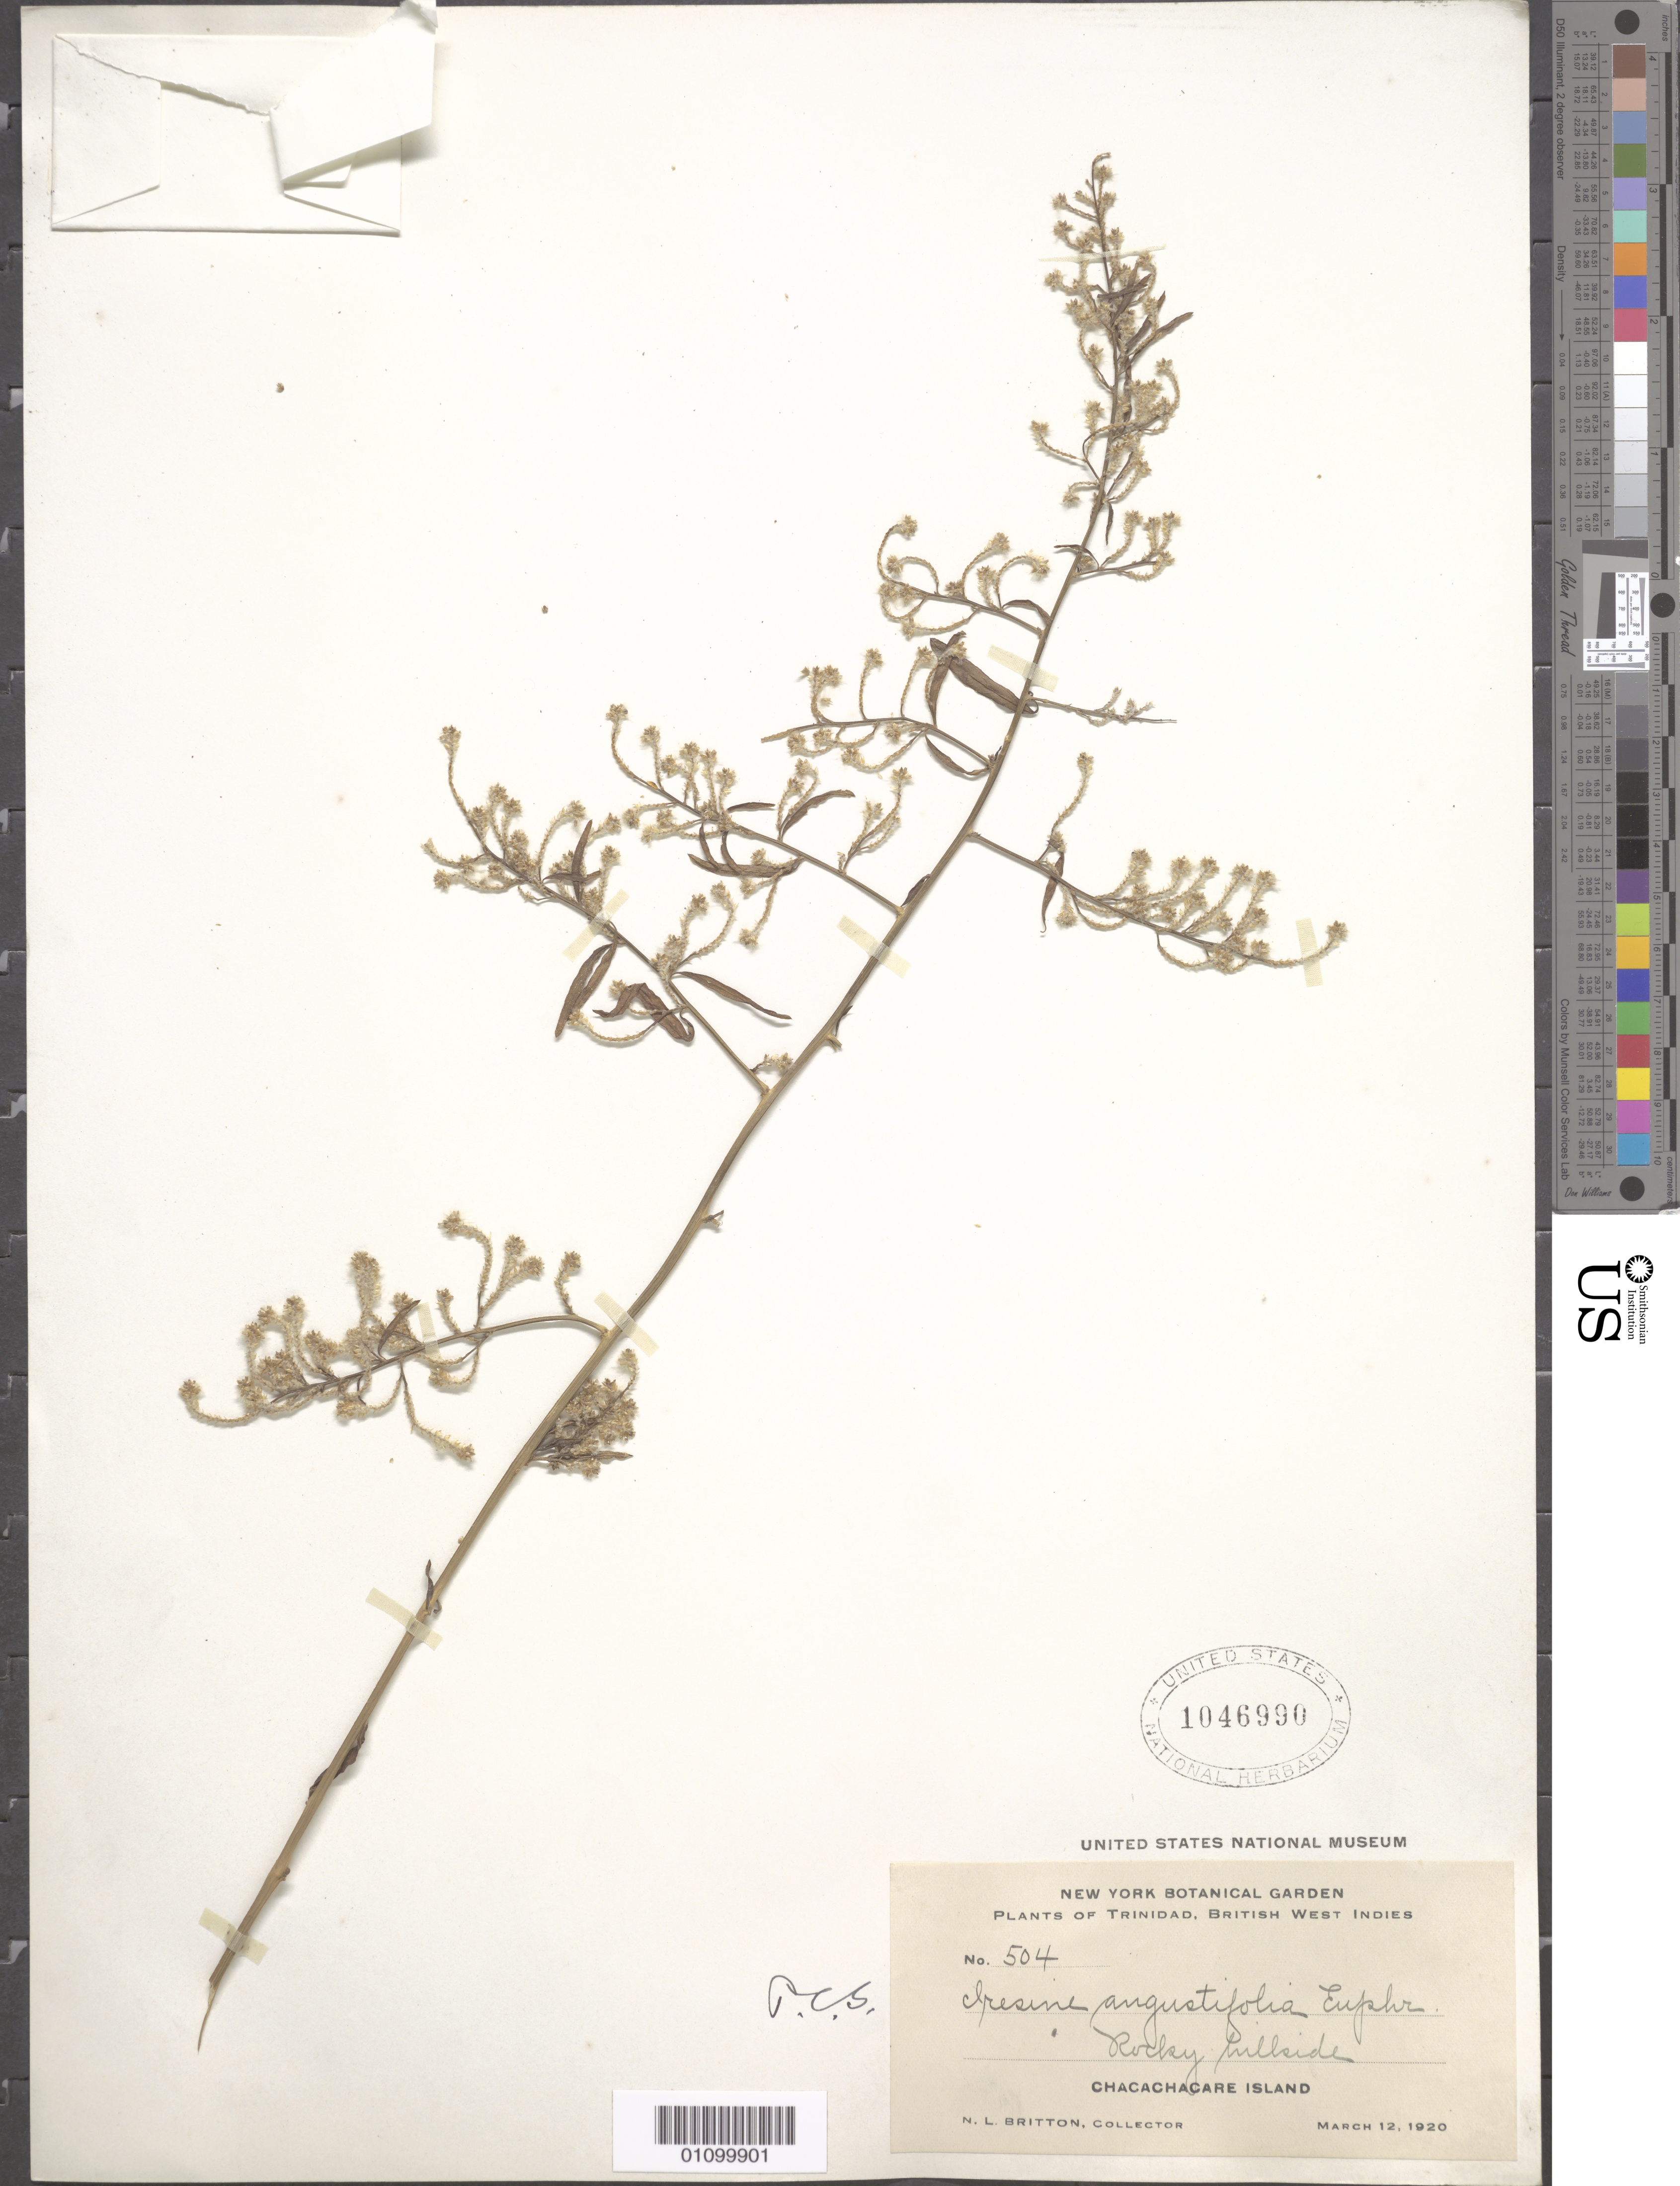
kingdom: Plantae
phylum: Tracheophyta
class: Magnoliopsida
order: Caryophyllales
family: Amaranthaceae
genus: Iresine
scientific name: Iresine angustifolia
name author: Euphrasén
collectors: N. Britton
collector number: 504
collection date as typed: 12 Mar 1920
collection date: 1920-03-12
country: Trinidad and Tobago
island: Trinidad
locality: Rocky hillside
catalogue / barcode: US 1046990